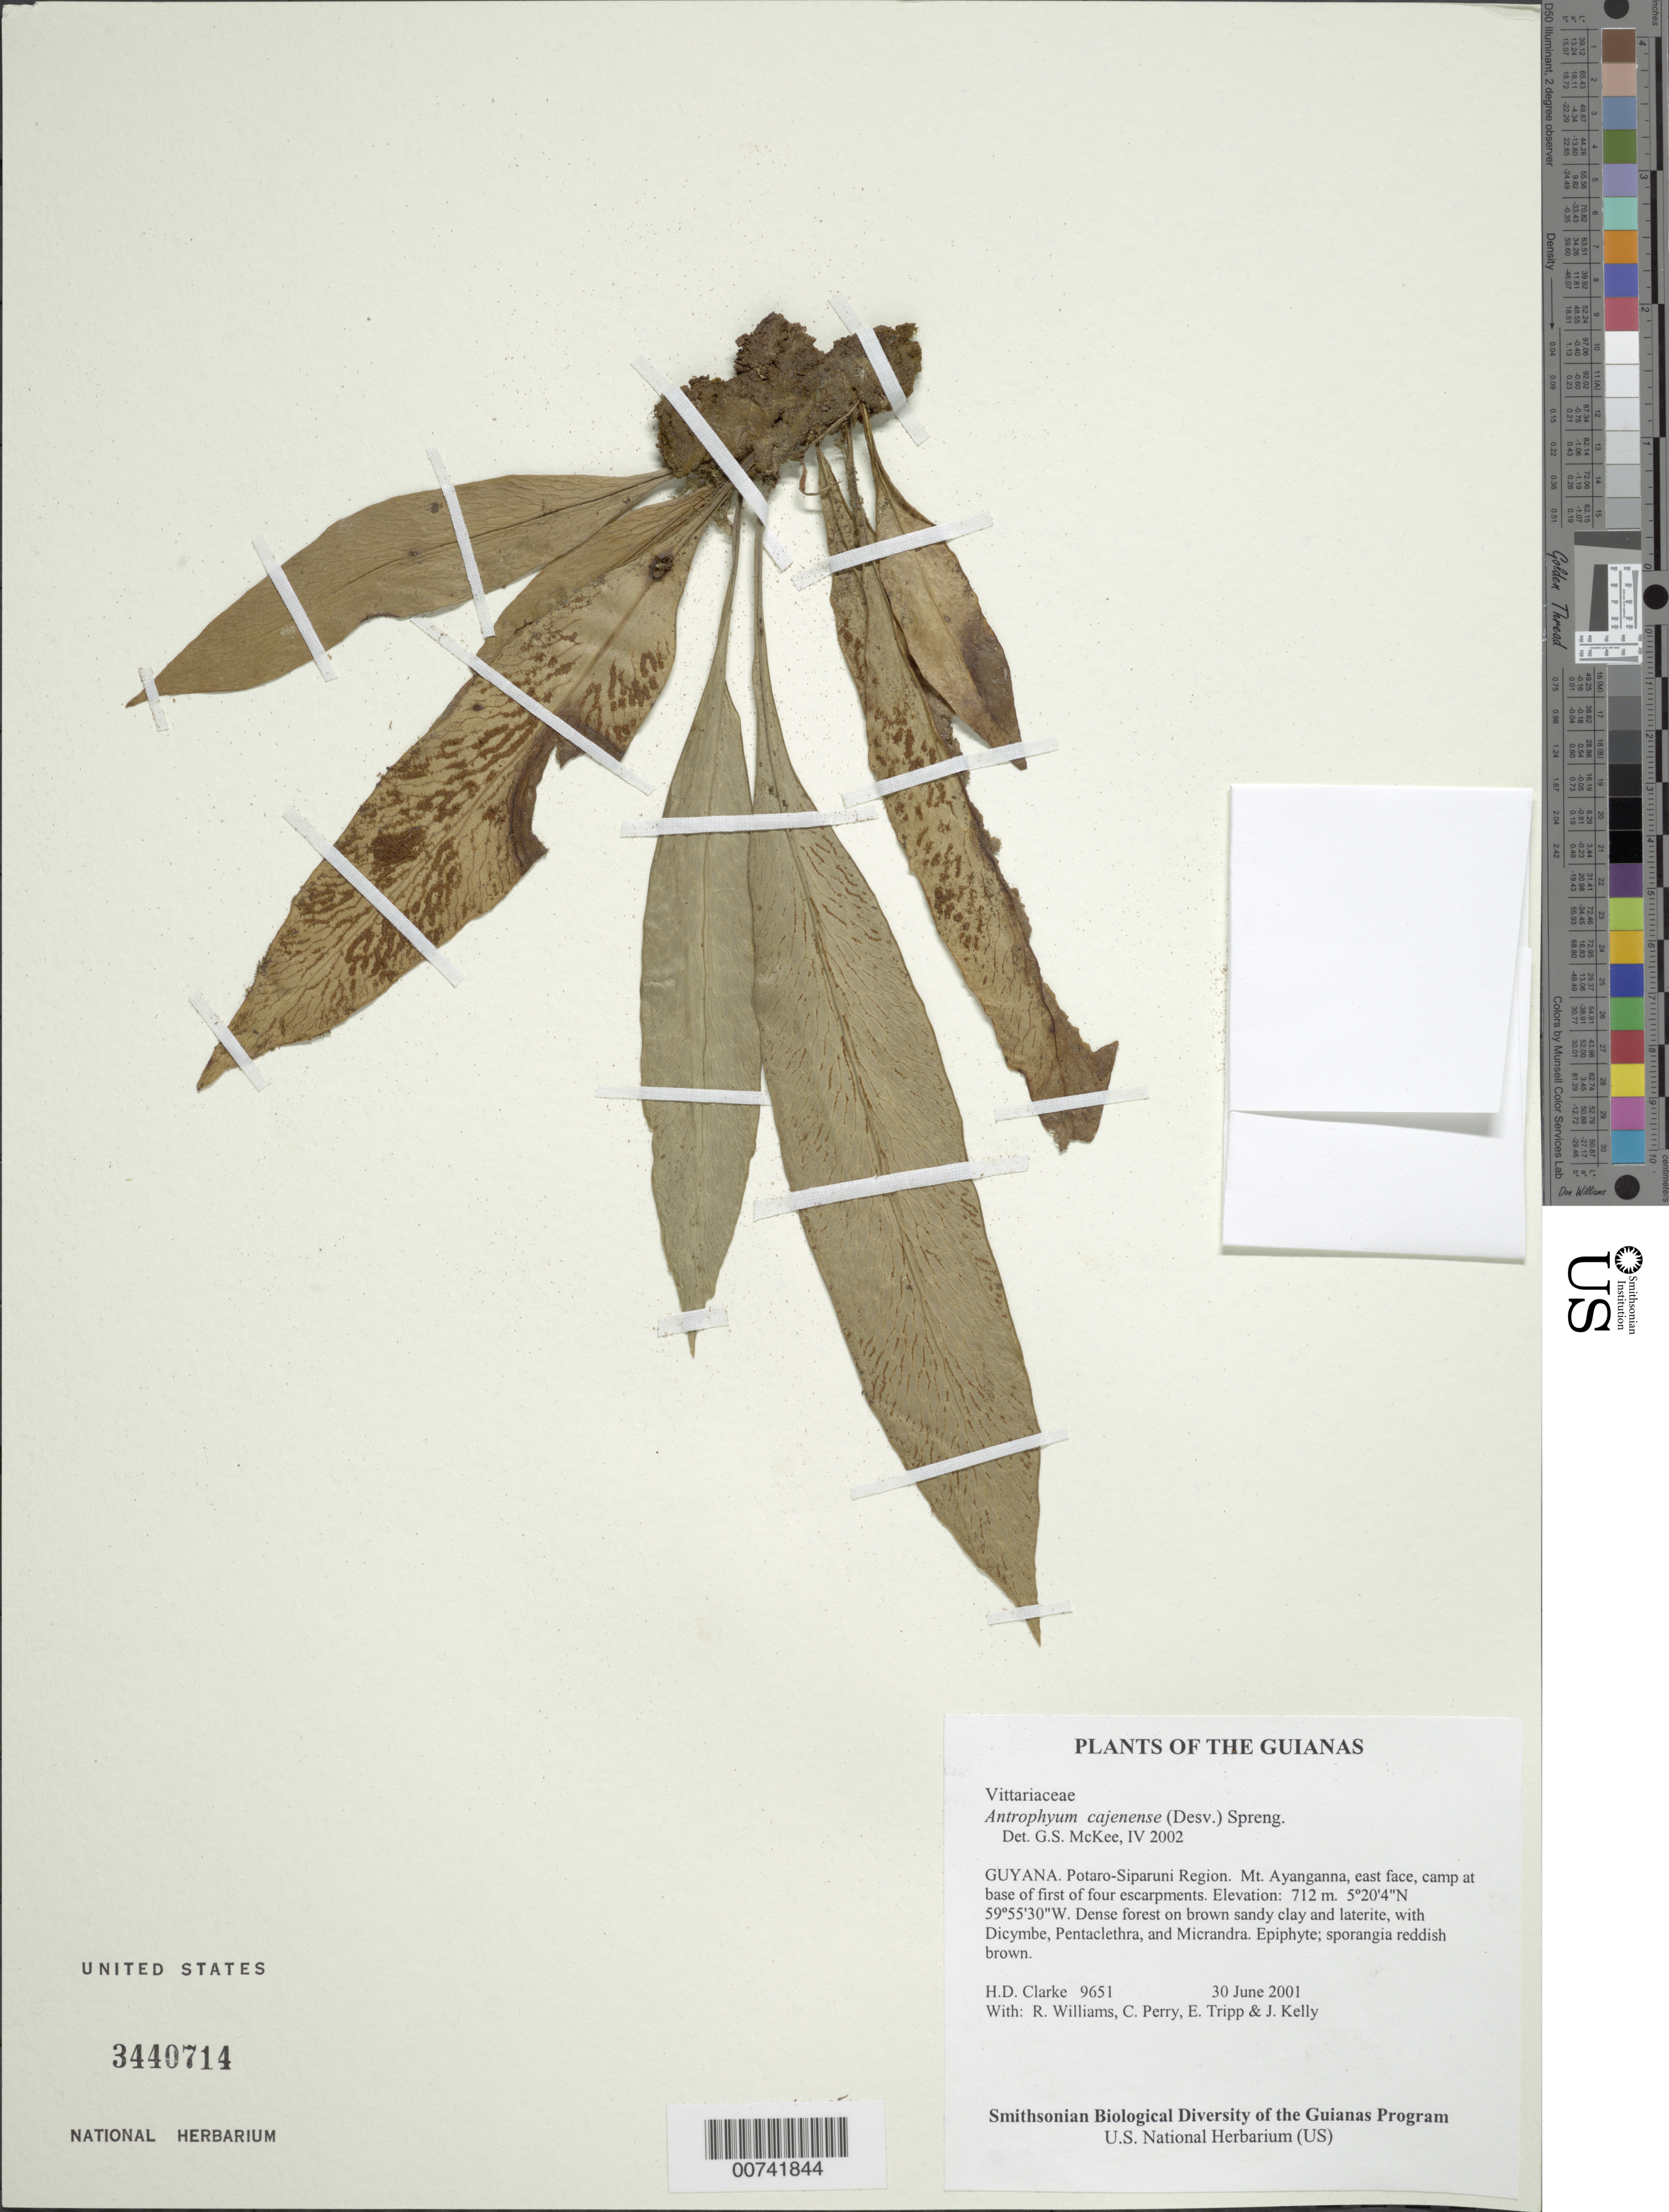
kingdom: Plantae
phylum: Tracheophyta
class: Polypodiopsida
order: Polypodiales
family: Pteridaceae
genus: Polytaenium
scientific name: Polytaenium cajenense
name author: (Desv.) Benedict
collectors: H. D. Clarke, R. Williams, C. Perry, E. Tripp & J. Kelly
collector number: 9651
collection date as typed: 30 June 2001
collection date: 2001-06-30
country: Guyana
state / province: Potaro-Siparuni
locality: Mt. Ayanganna, east face, camp at base of first of four escarpments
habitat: Dense forest on brown sandy clay and laterite, with Dicymbe, Pentaclethra, and Micrandra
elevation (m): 712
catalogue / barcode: US 3440714